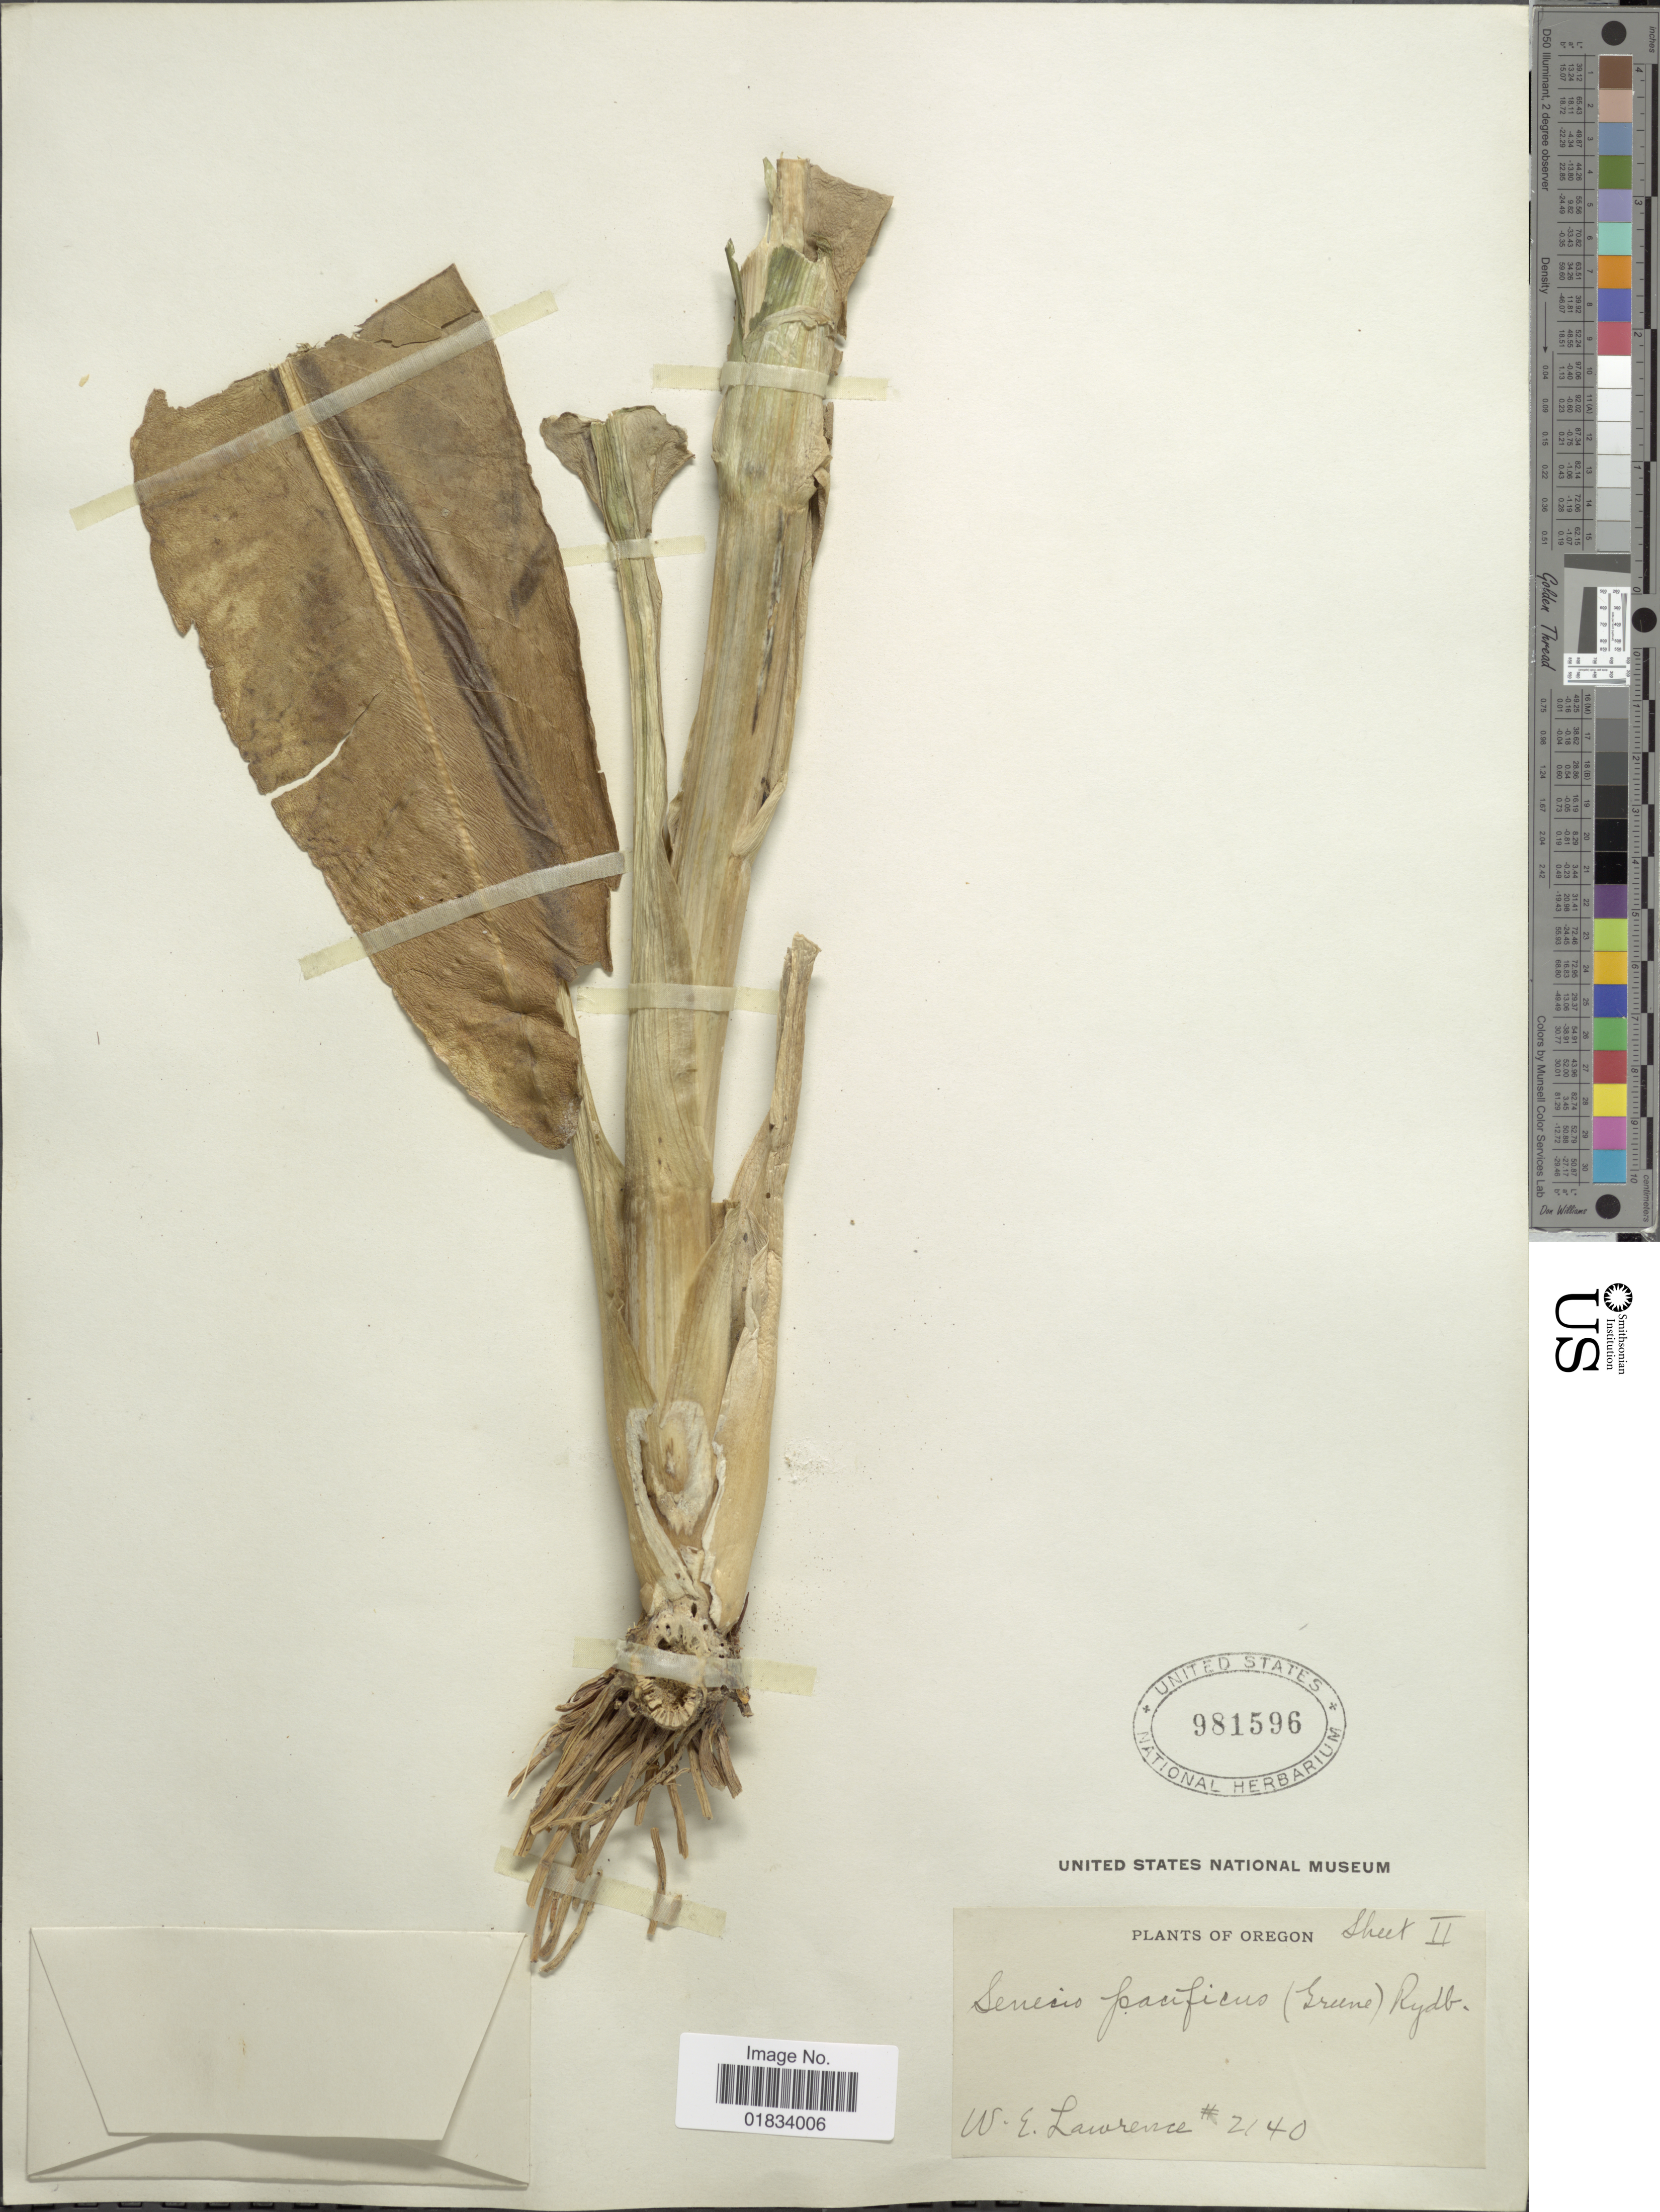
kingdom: Plantae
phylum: Tracheophyta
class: Magnoliopsida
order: Asterales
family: Asteraceae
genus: Senecio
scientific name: Senecio hydrophilus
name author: Nutt.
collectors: W. Lawrence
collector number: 2140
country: United States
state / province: Oregon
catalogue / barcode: US 981596